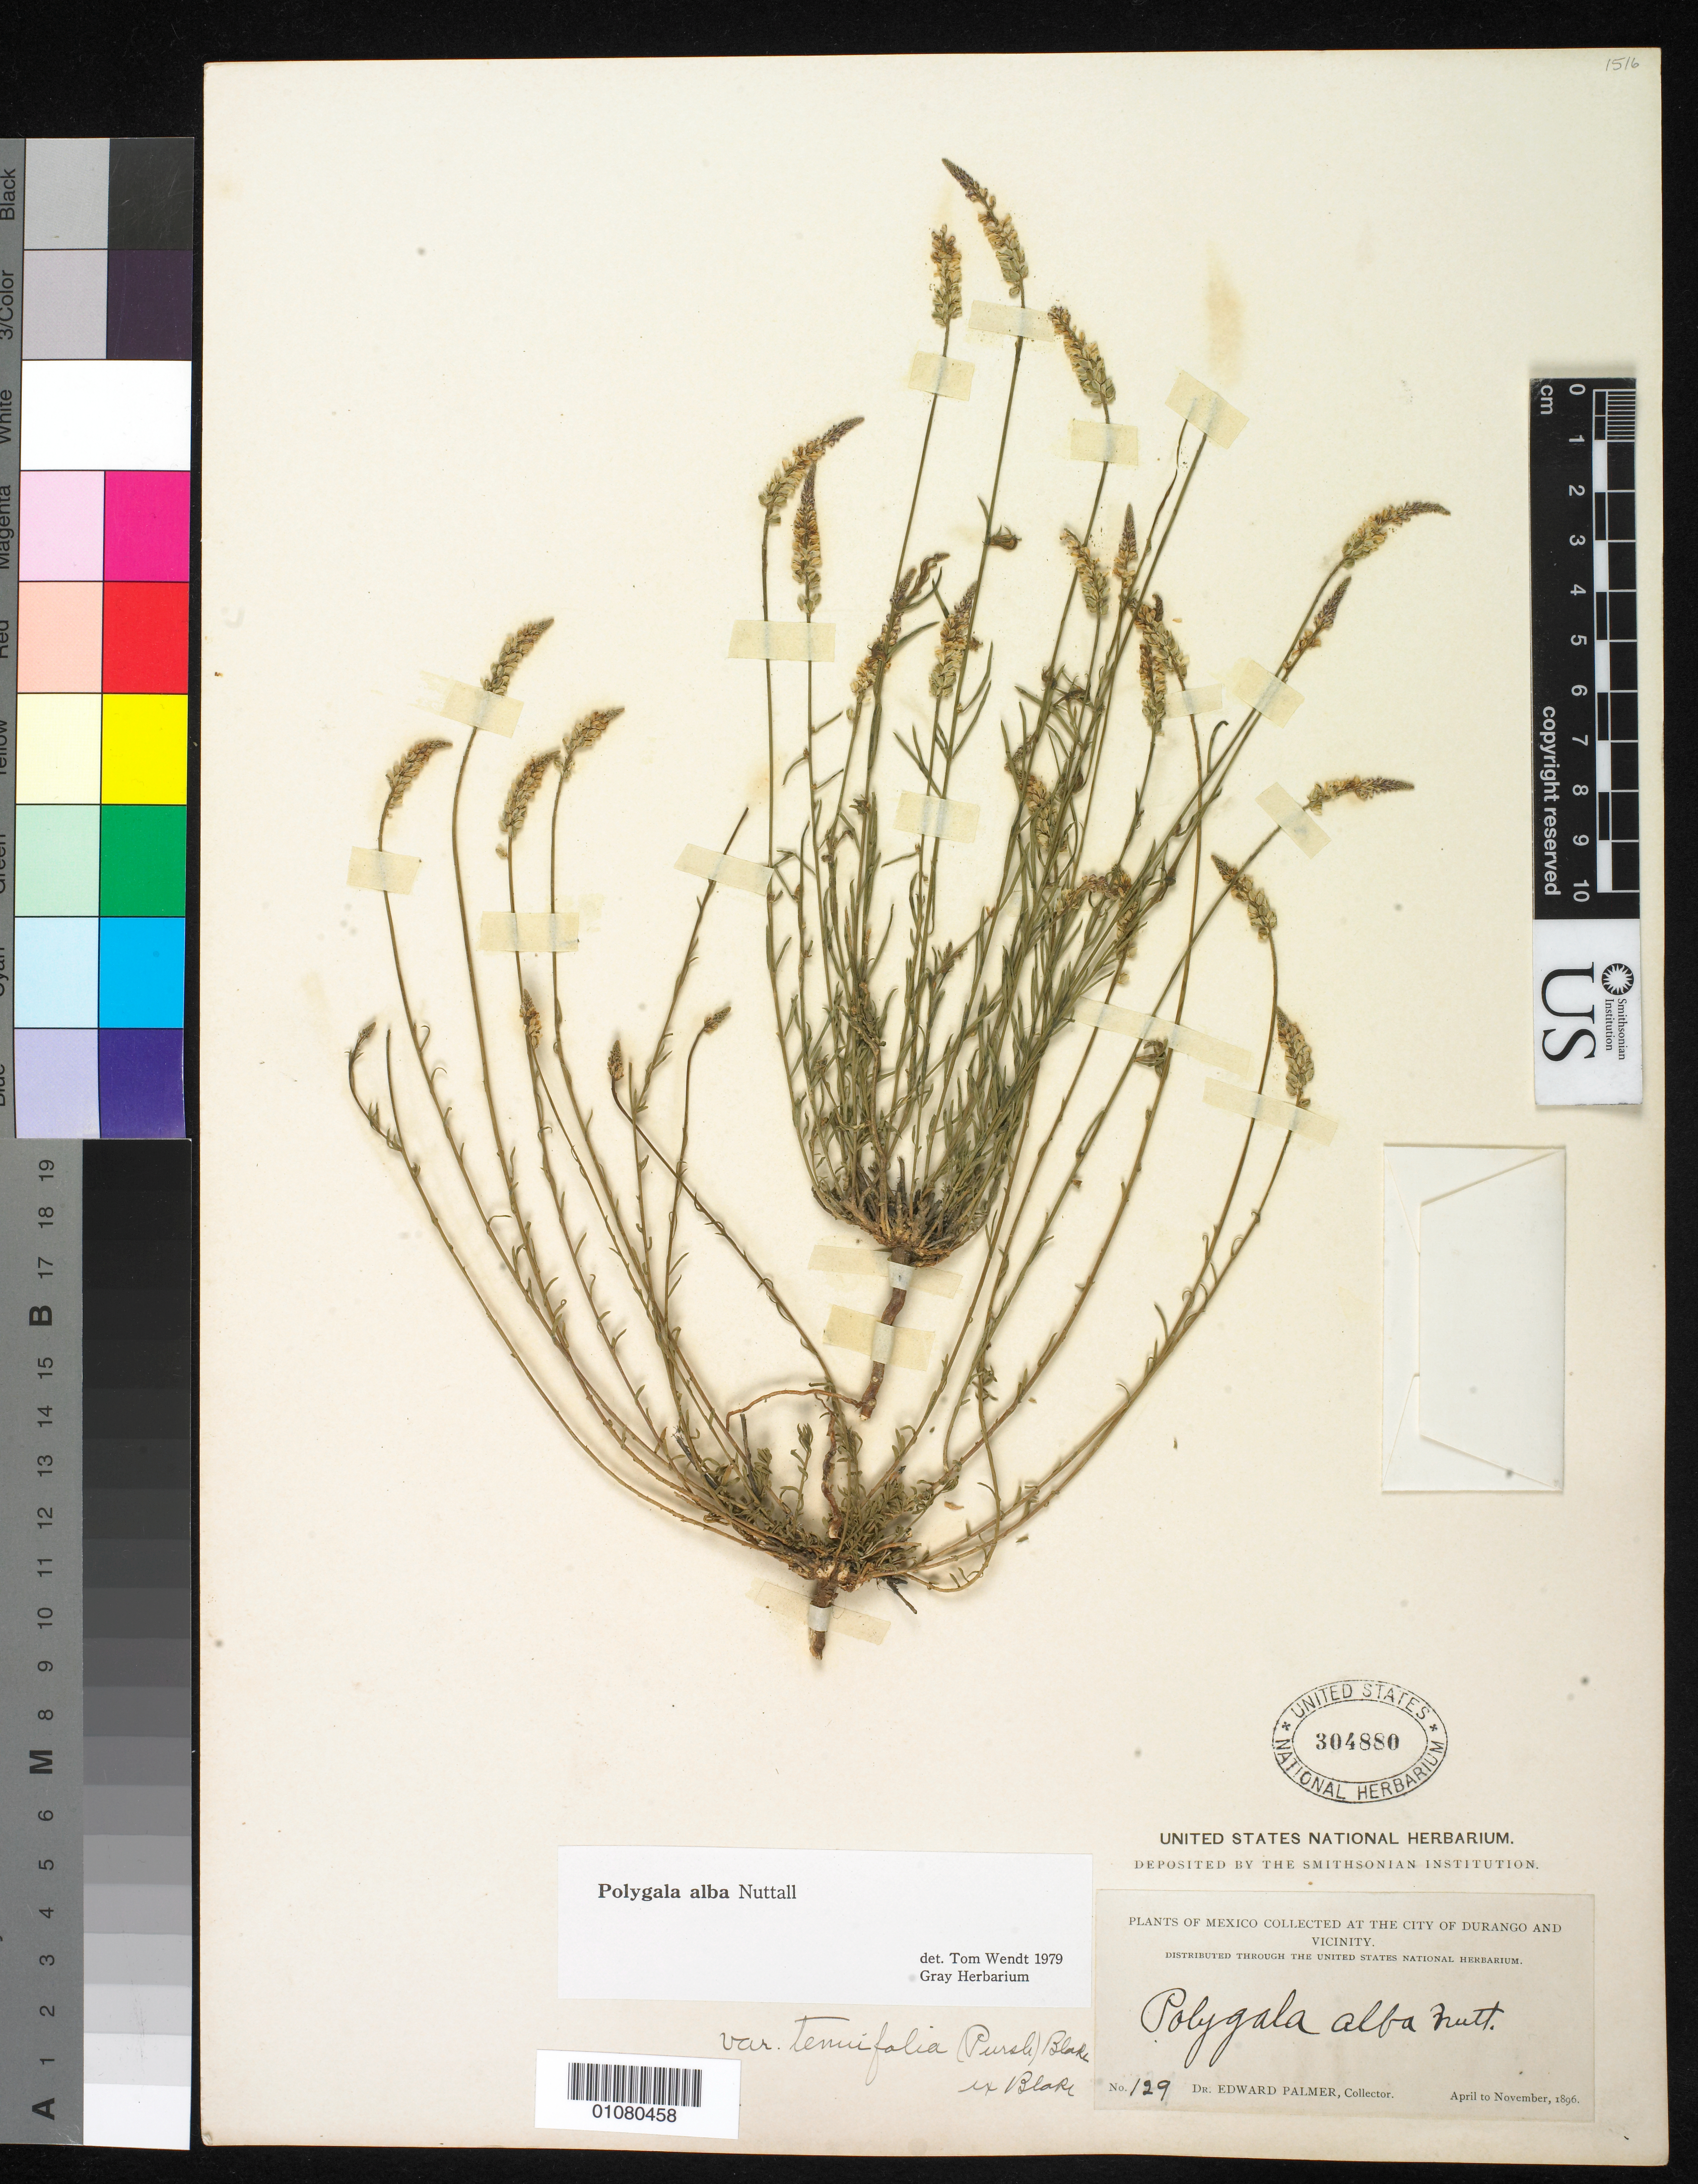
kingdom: Plantae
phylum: Tracheophyta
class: Magnoliopsida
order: Fabales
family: Polygalaceae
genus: Polygala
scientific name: Polygala alba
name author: Nutt.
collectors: E. Palmer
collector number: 129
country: Mexico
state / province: Durango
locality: Durango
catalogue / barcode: US 304880